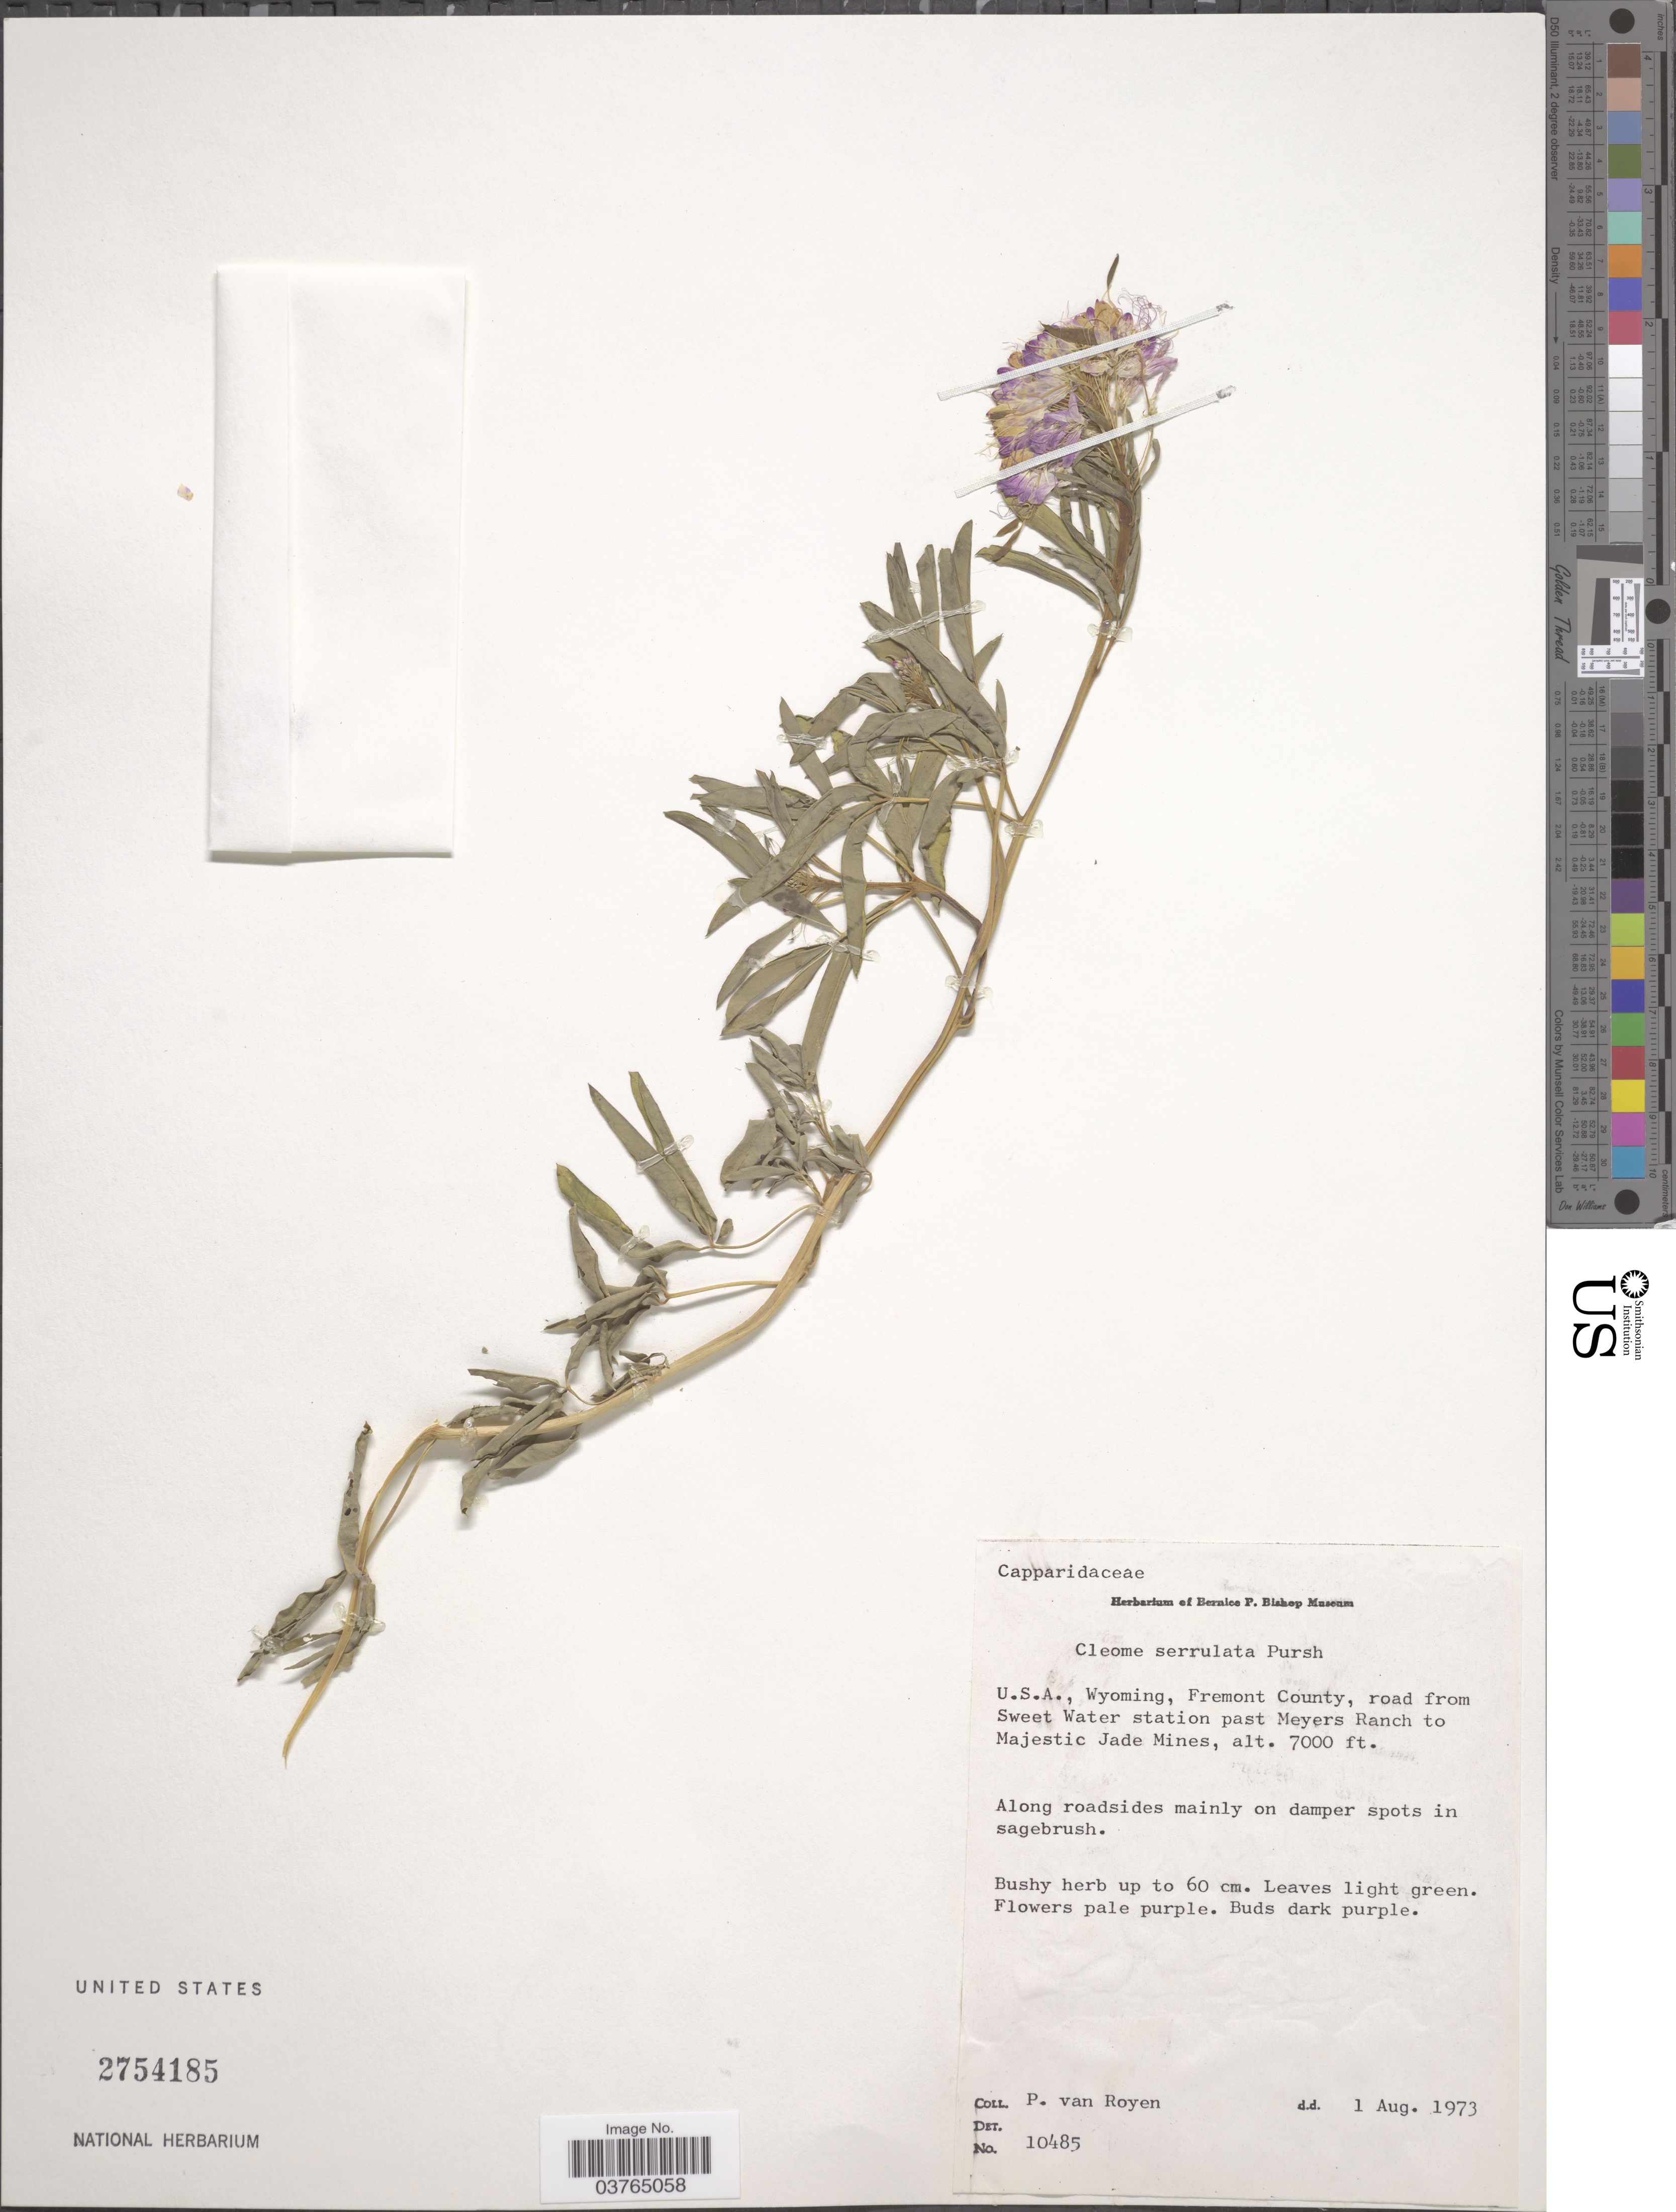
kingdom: Plantae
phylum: Tracheophyta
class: Magnoliopsida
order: Brassicales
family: Cleomaceae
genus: Cleomella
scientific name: Cleomella serrulata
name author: (Pursh) Roalson & J.C. Hall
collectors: P. van Royen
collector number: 10485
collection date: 1973-08-01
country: United States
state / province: Wyoming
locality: Fremont County, road from Sweet Water station past Meyers Ranch to Majestic Jade Mines.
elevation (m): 2134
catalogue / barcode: US 2754185